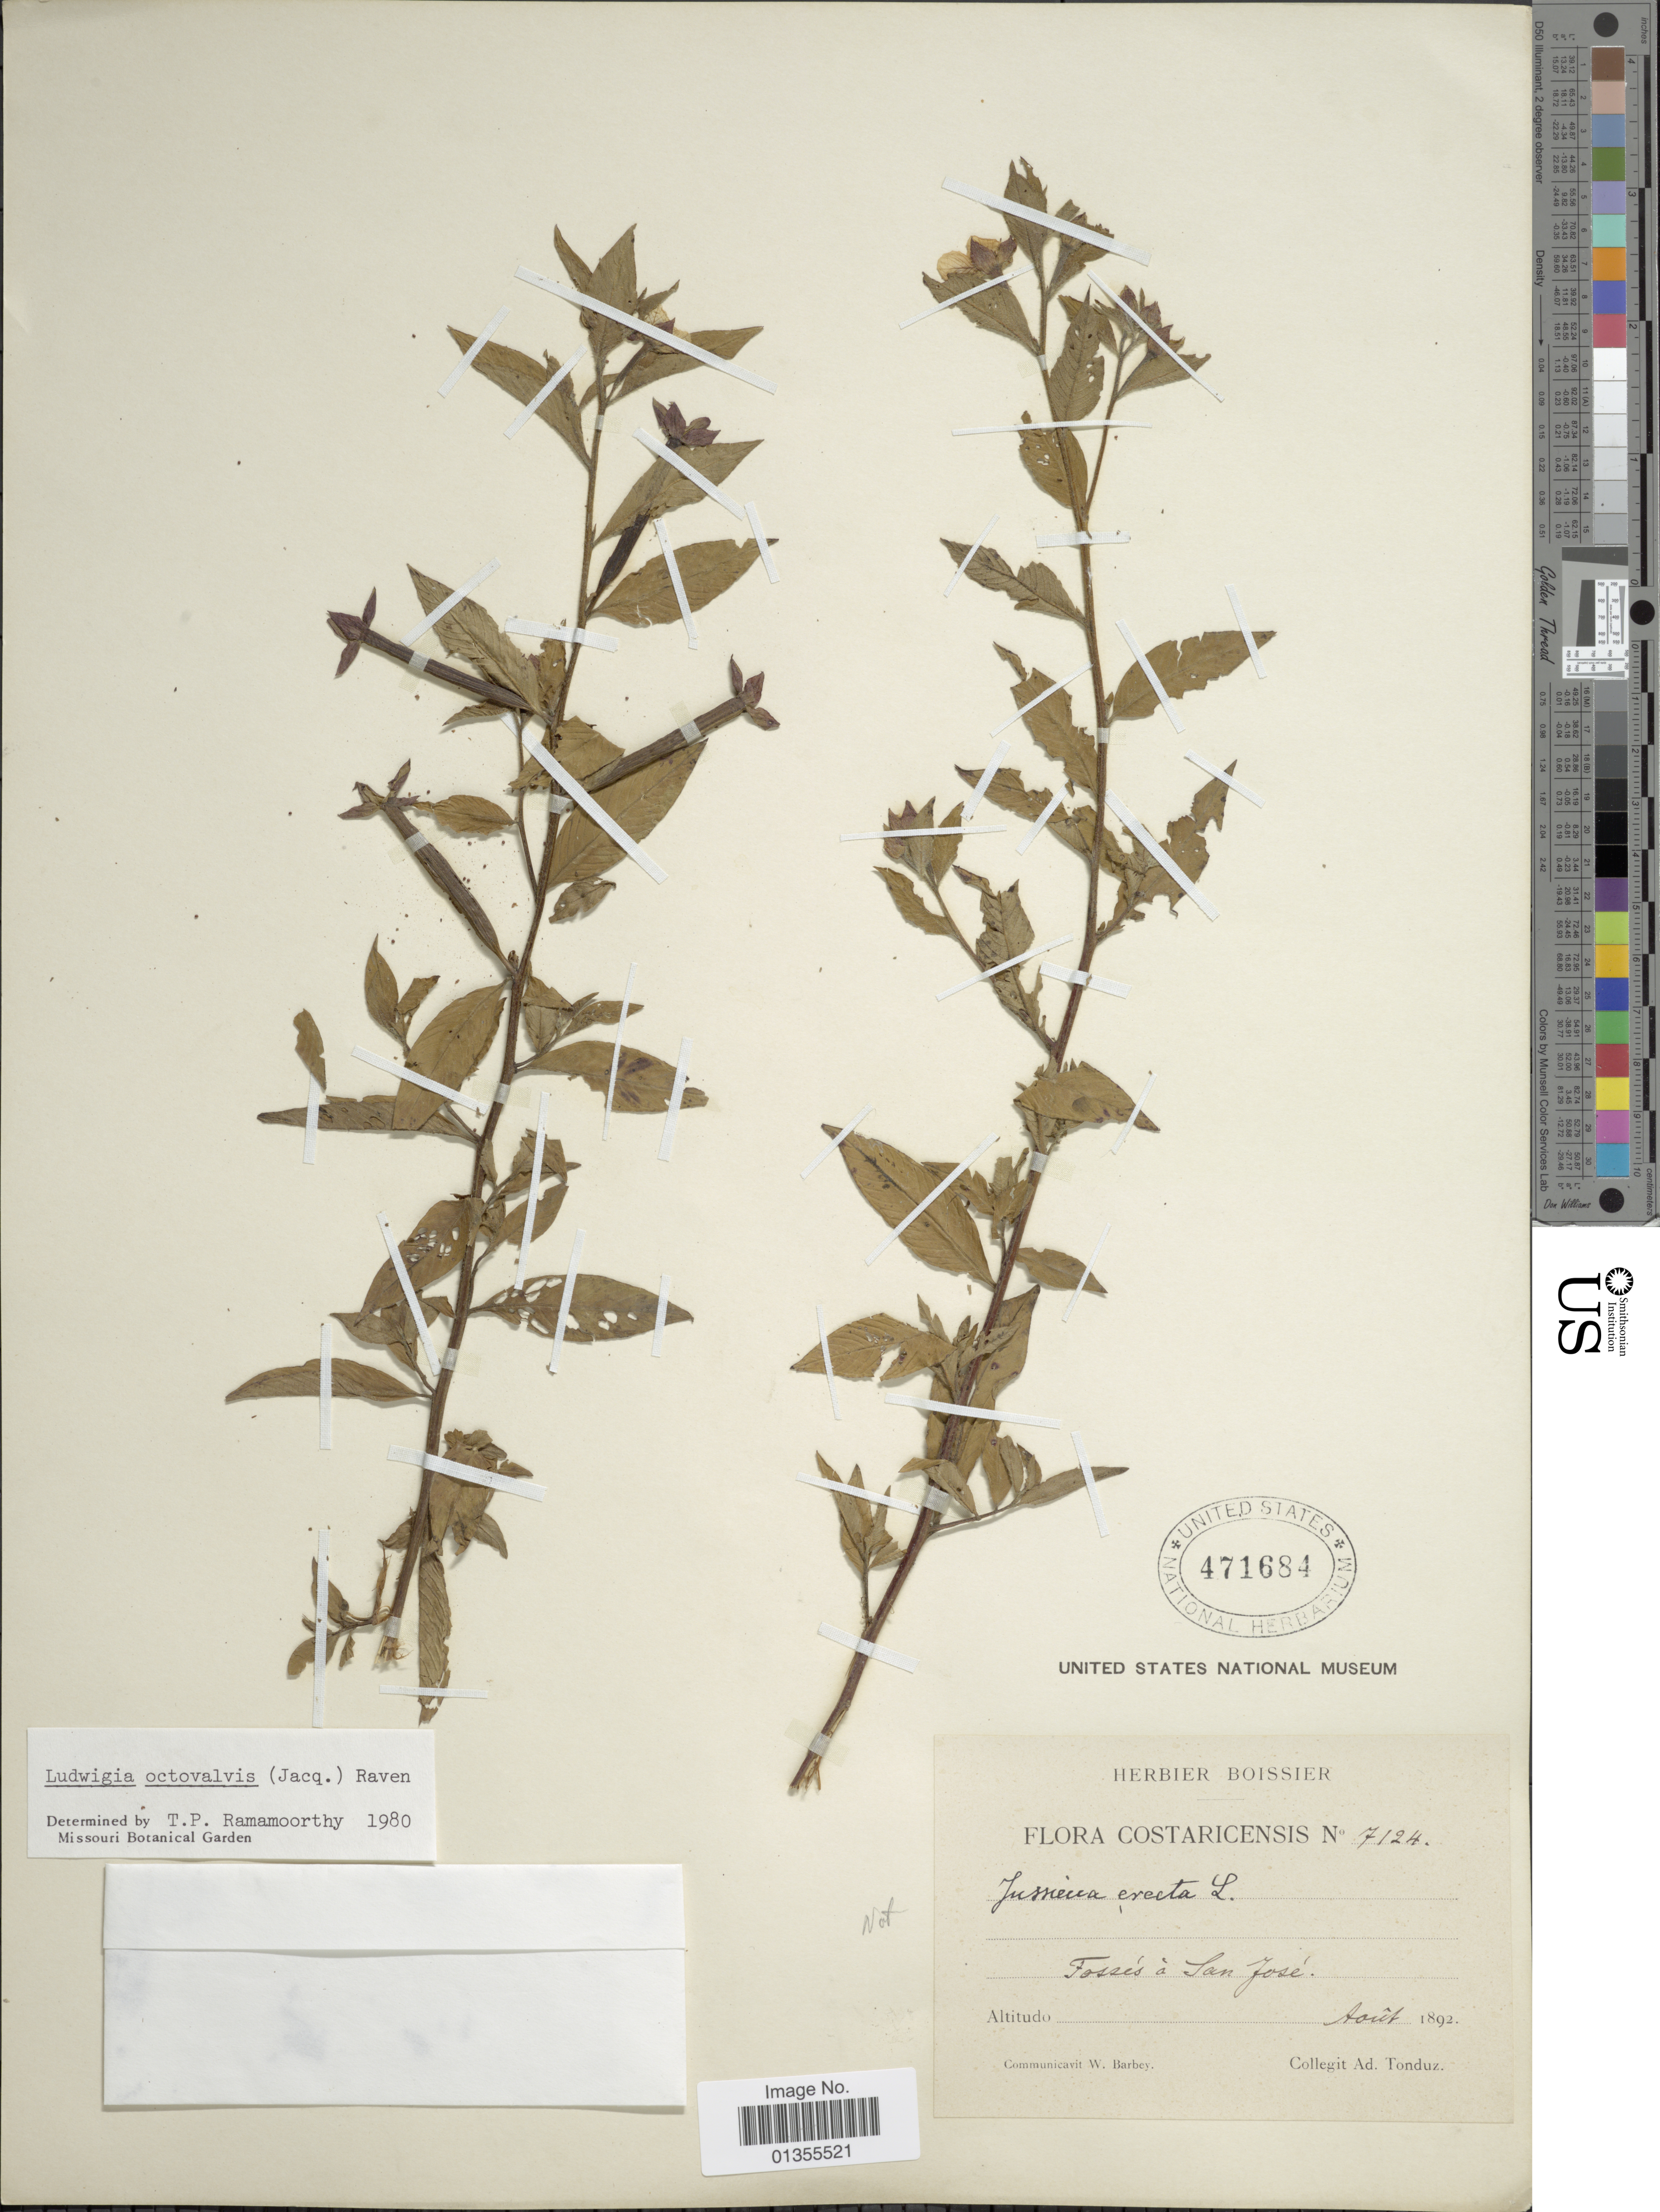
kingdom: Plantae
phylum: Tracheophyta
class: Magnoliopsida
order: Myrtales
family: Onagraceae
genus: Ludwigia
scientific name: Ludwigia octovalvis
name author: (Jacq.) P.H. Raven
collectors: A. Tonduz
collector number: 7124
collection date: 1892-08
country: Costa Rica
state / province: San José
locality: Fossés à San José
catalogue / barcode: US 471684